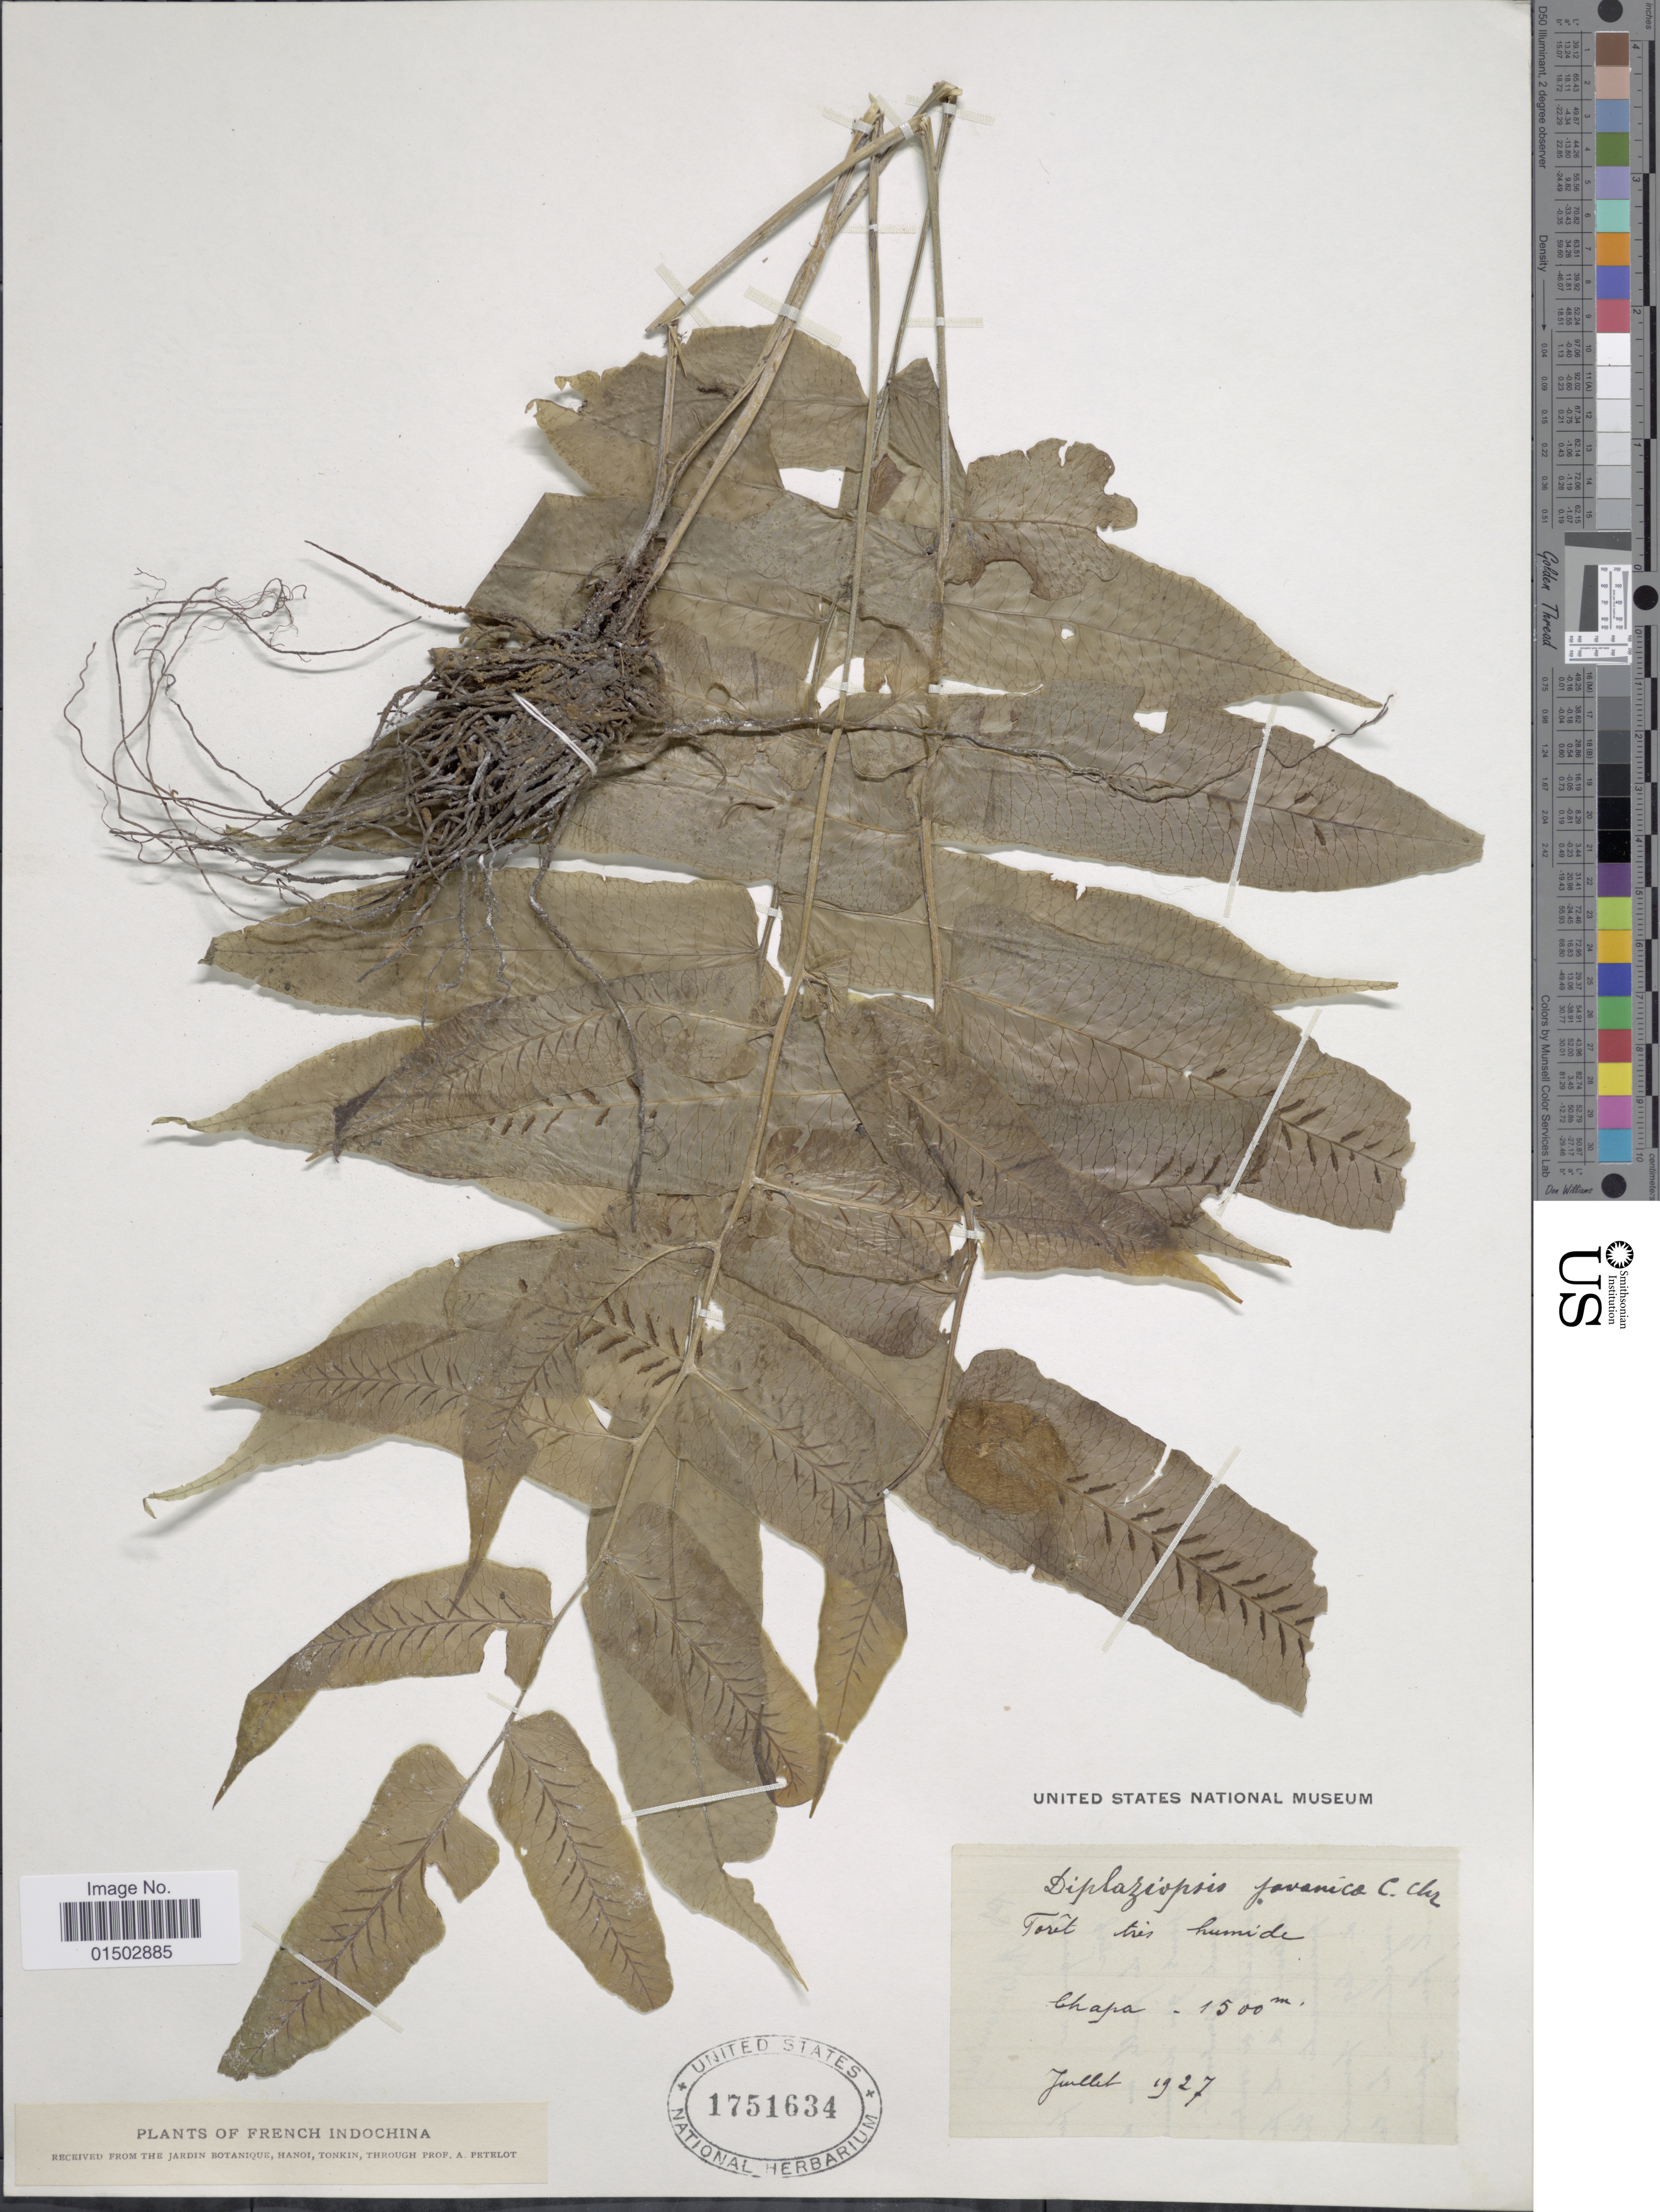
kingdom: Plantae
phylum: Tracheophyta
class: Polypodiopsida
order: Polypodiales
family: Diplaziopsidaceae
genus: Diplaziopsis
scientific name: Diplaziopsis javanica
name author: (Blume) C. Chr.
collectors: A. Petelot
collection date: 1927-07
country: Vietnam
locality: Plants of French Indochina, Chapa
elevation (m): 1500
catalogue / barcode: US 1751634